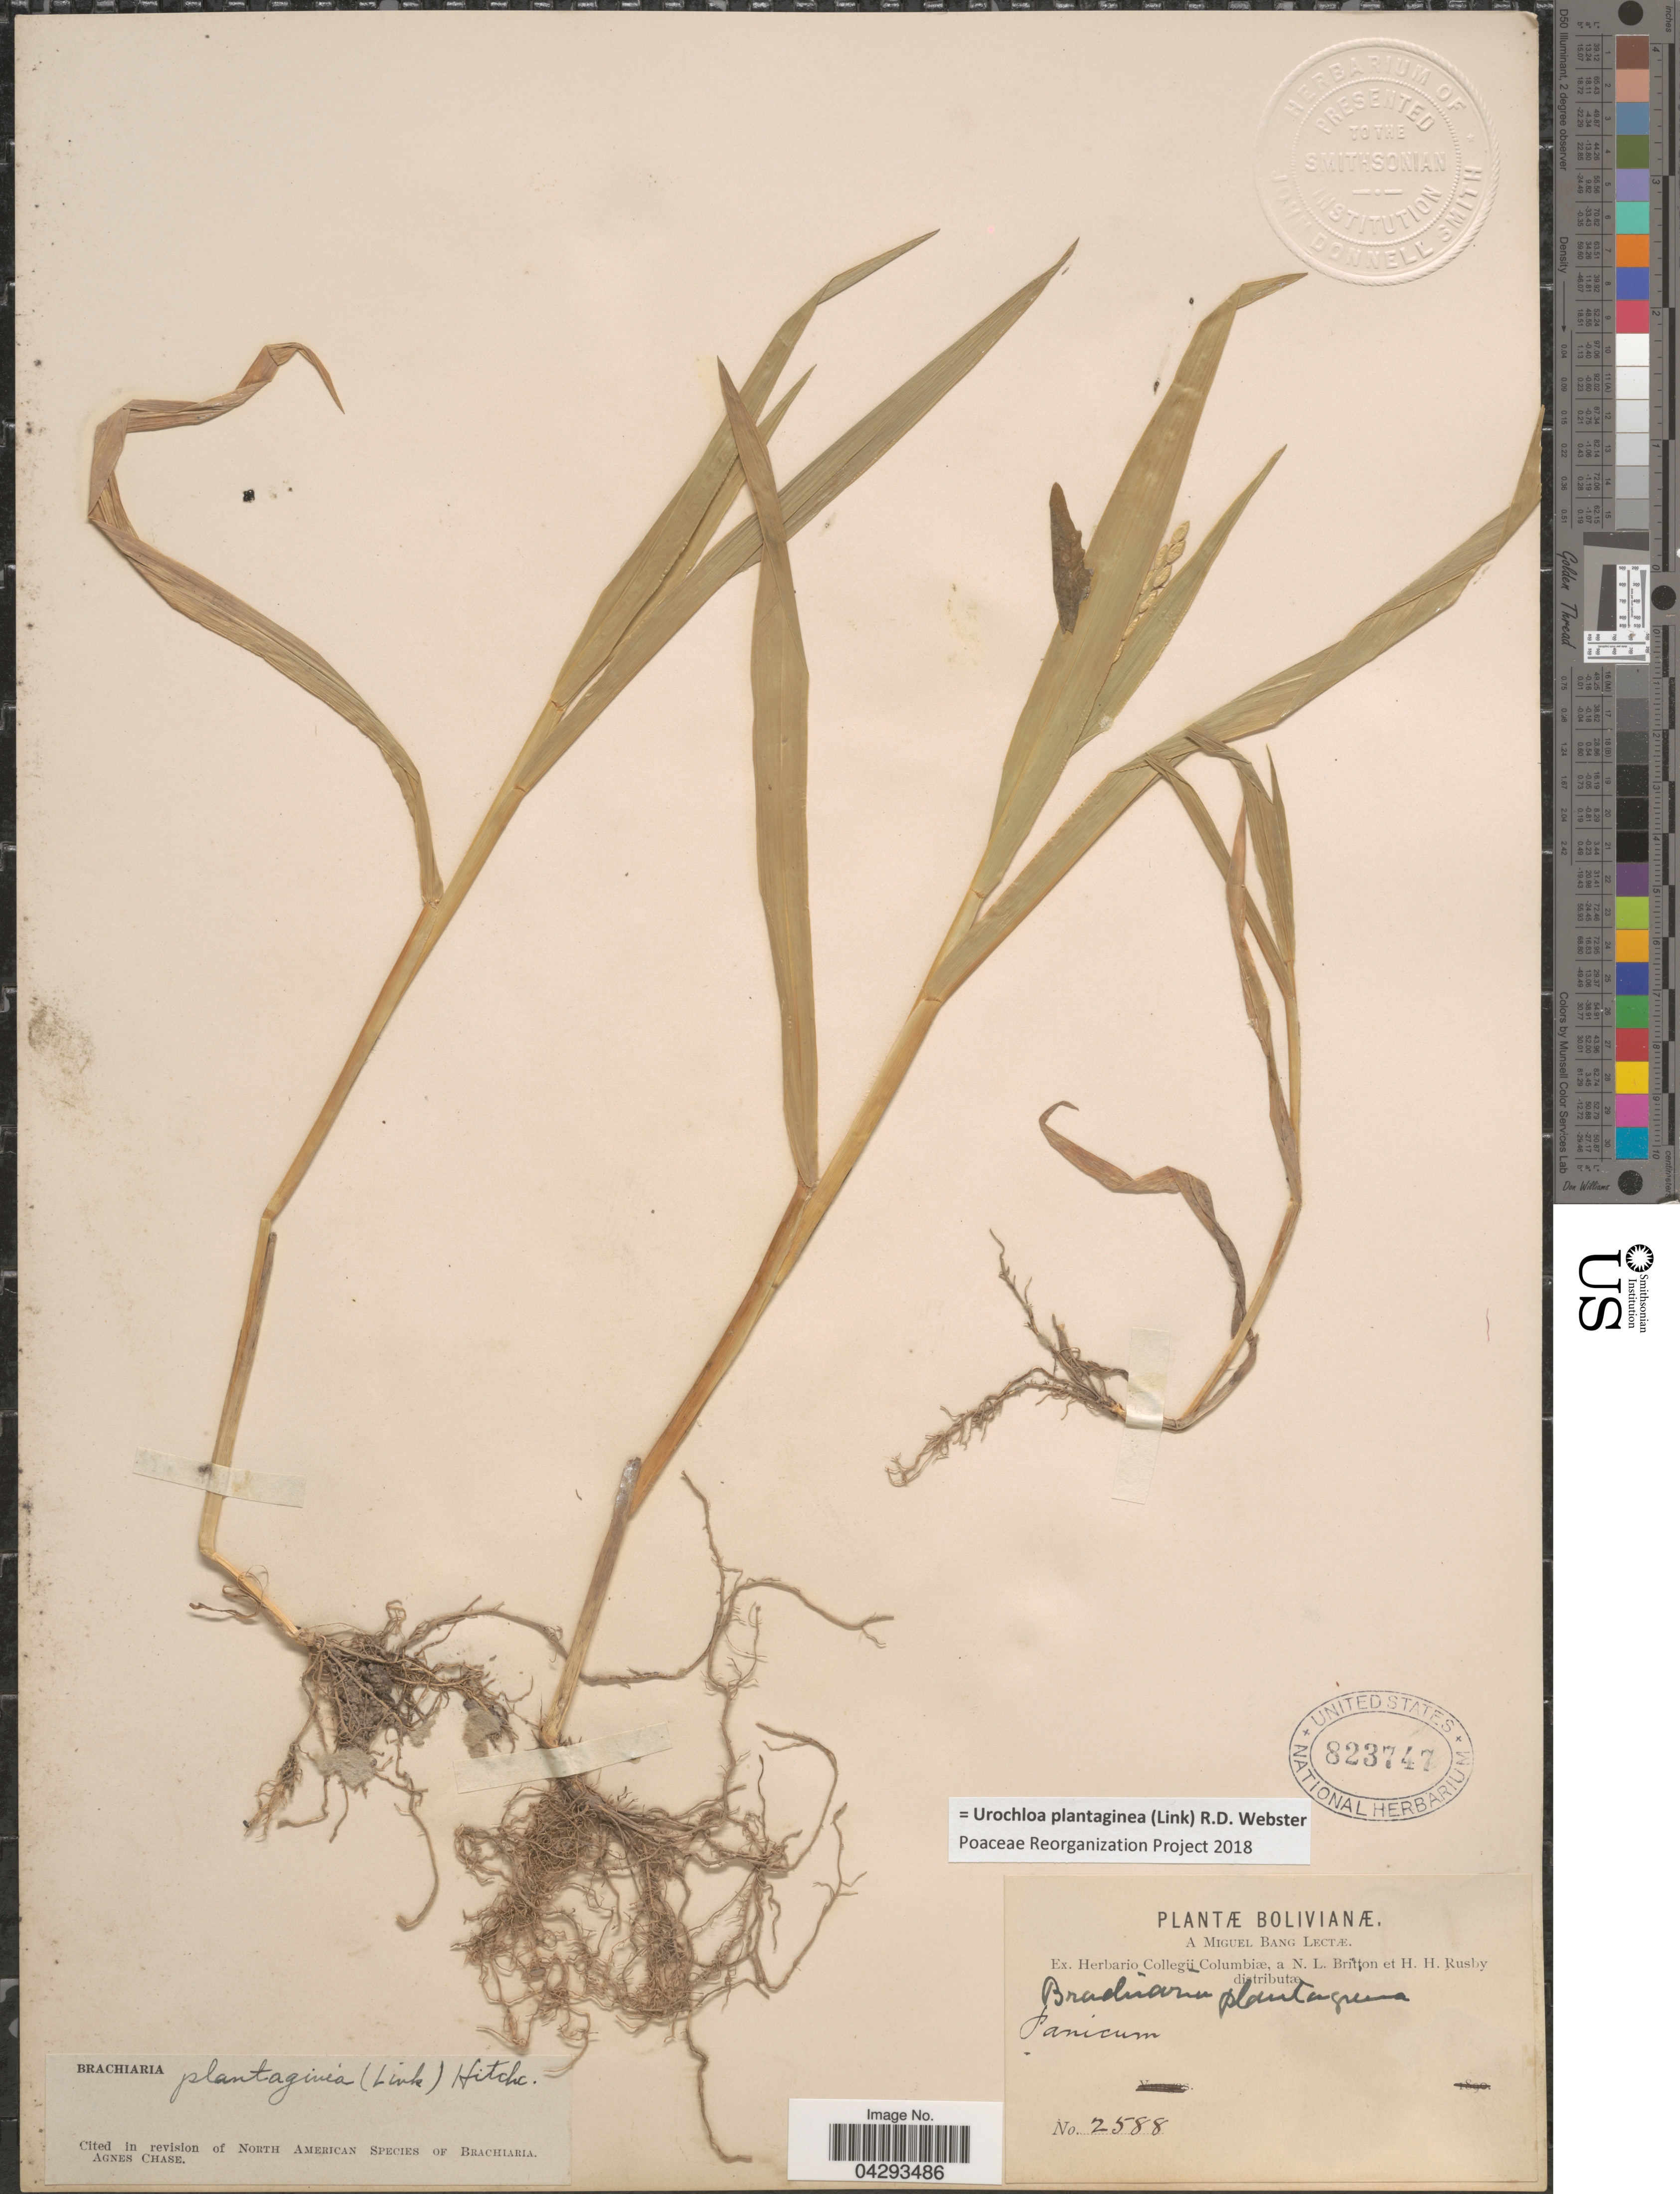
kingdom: Plantae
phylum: Tracheophyta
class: Liliopsida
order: Poales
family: Poaceae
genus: Urochloa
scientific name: Urochloa plantaginea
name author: (Link) R.D. Webster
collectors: M. Bang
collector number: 2588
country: Bolivia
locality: Bolivianæ.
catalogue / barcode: US 823747